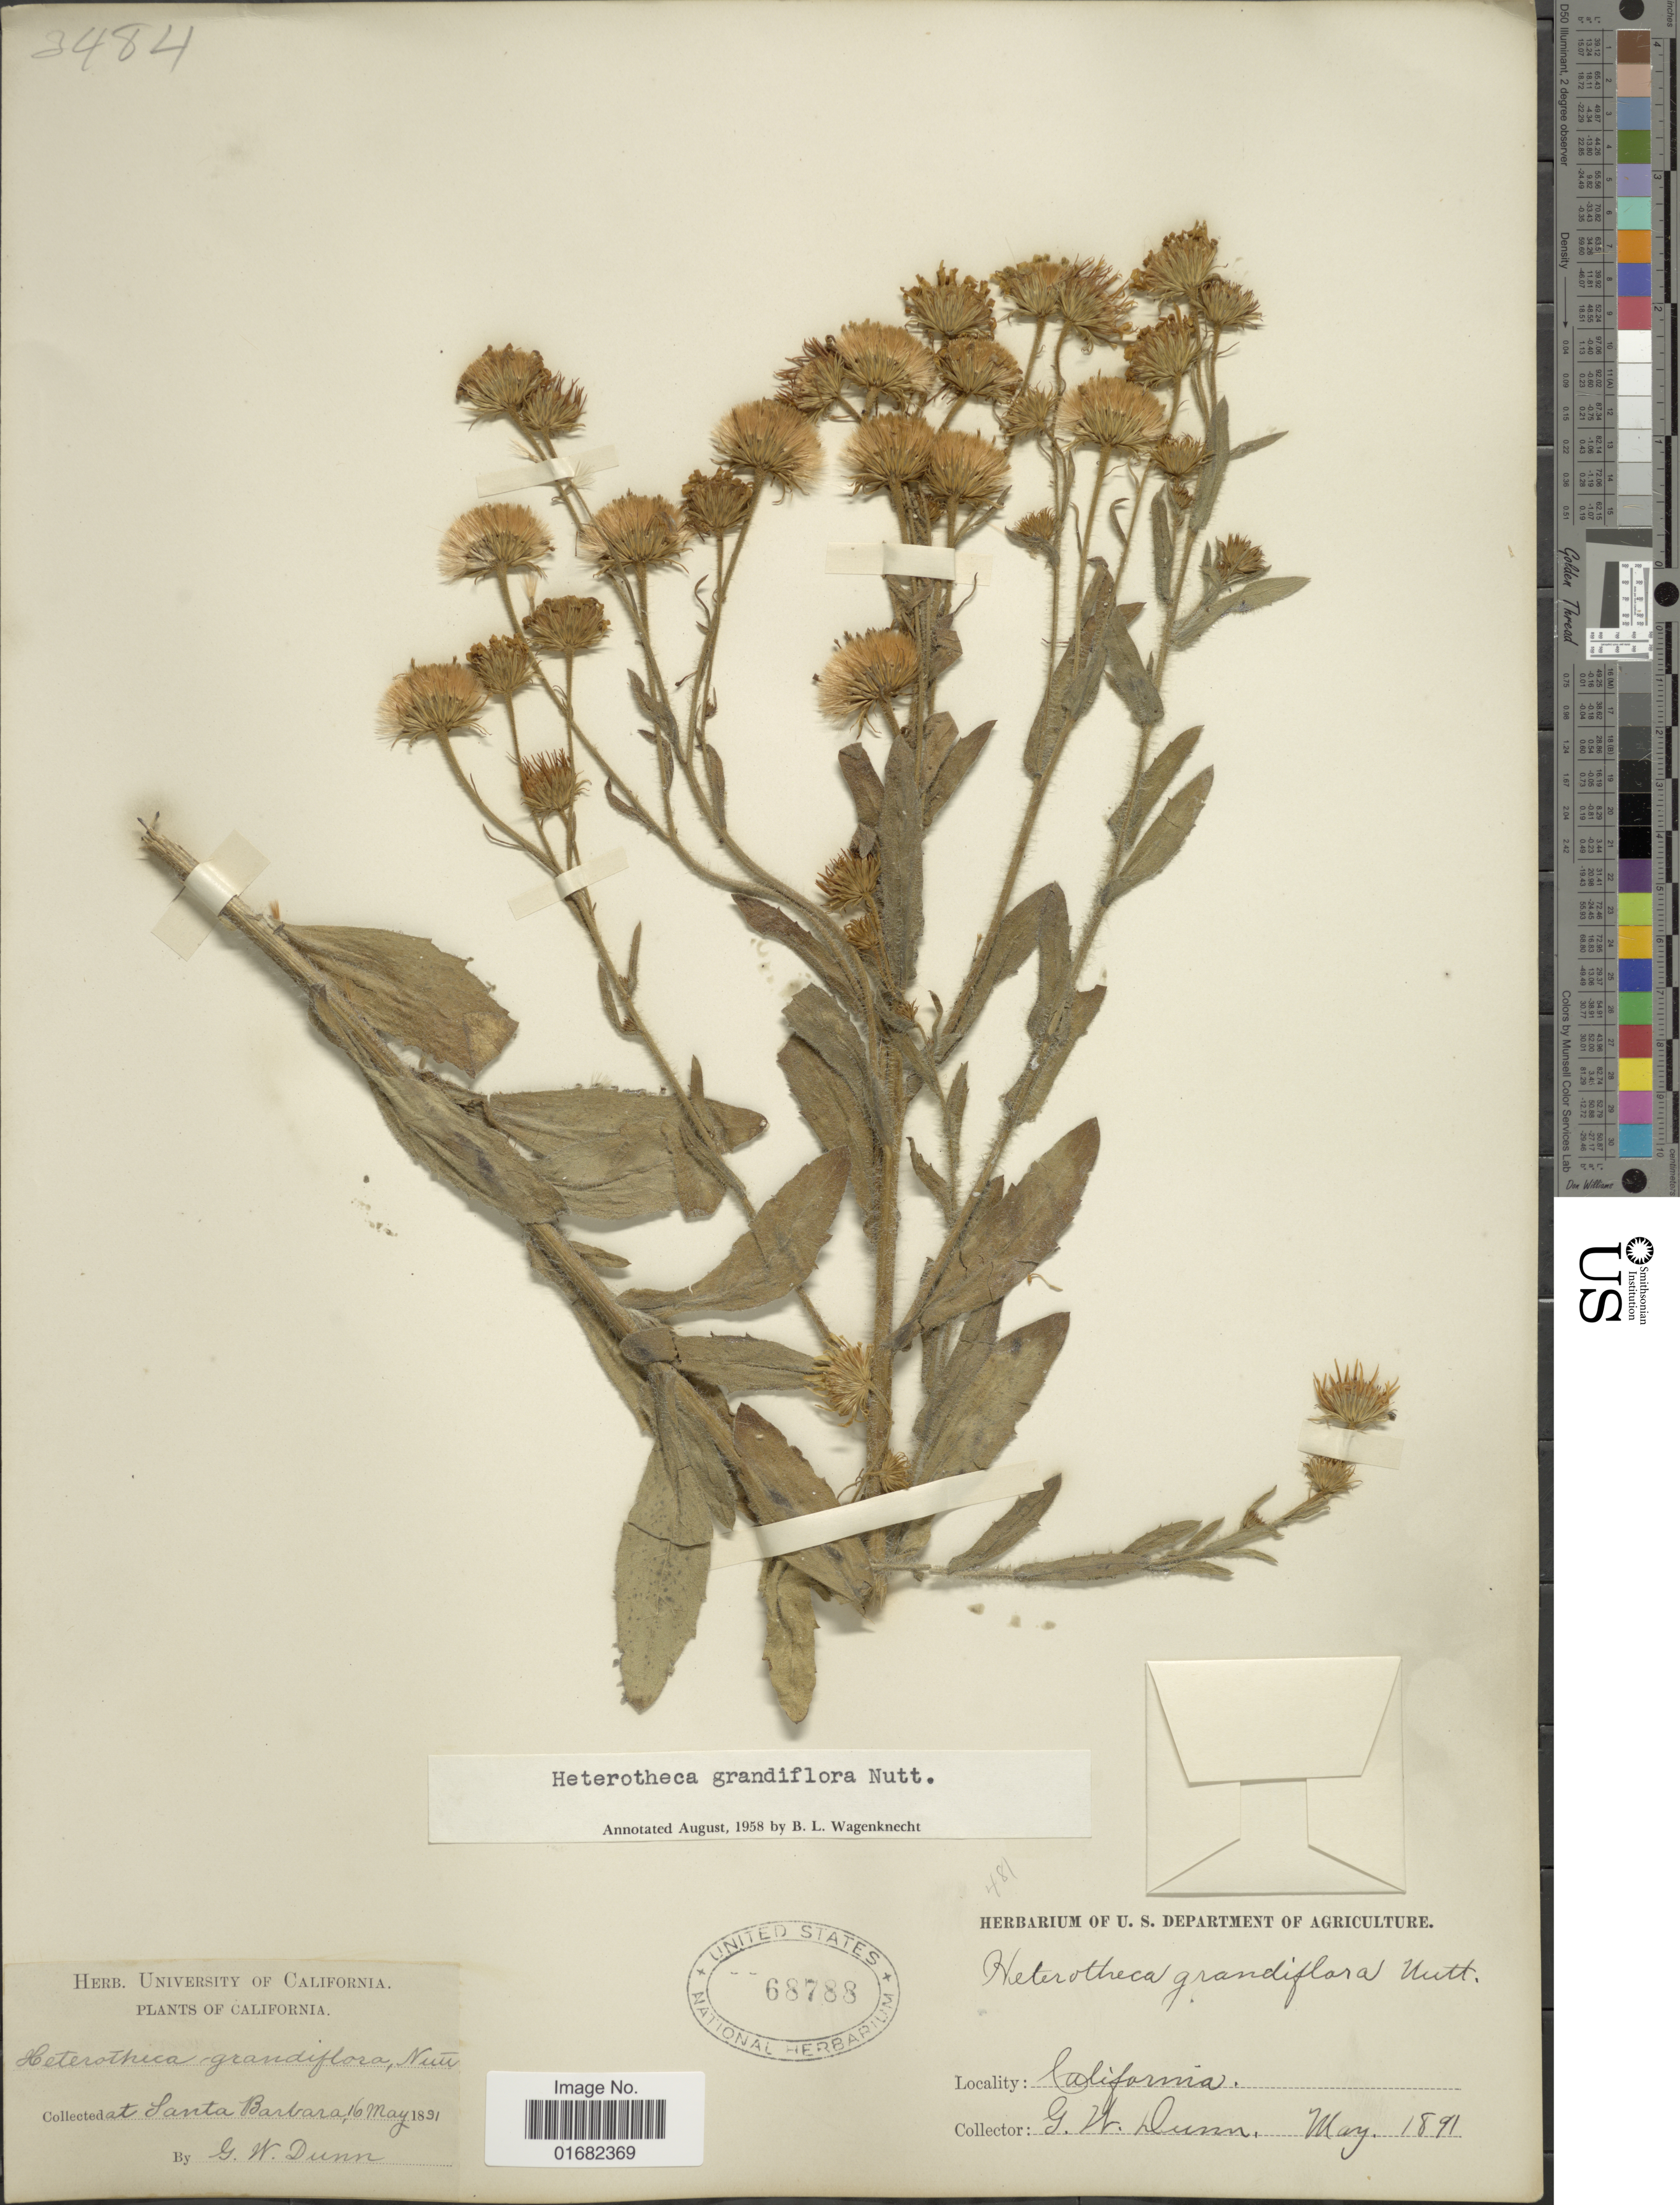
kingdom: Plantae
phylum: Tracheophyta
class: Magnoliopsida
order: Asterales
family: Asteraceae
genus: Heterotheca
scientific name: Heterotheca grandiflora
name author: Nutt.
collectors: G. W.Dunn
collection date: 1891-05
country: United States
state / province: California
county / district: Santa Barbara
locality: Santa Barbara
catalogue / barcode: US 68788